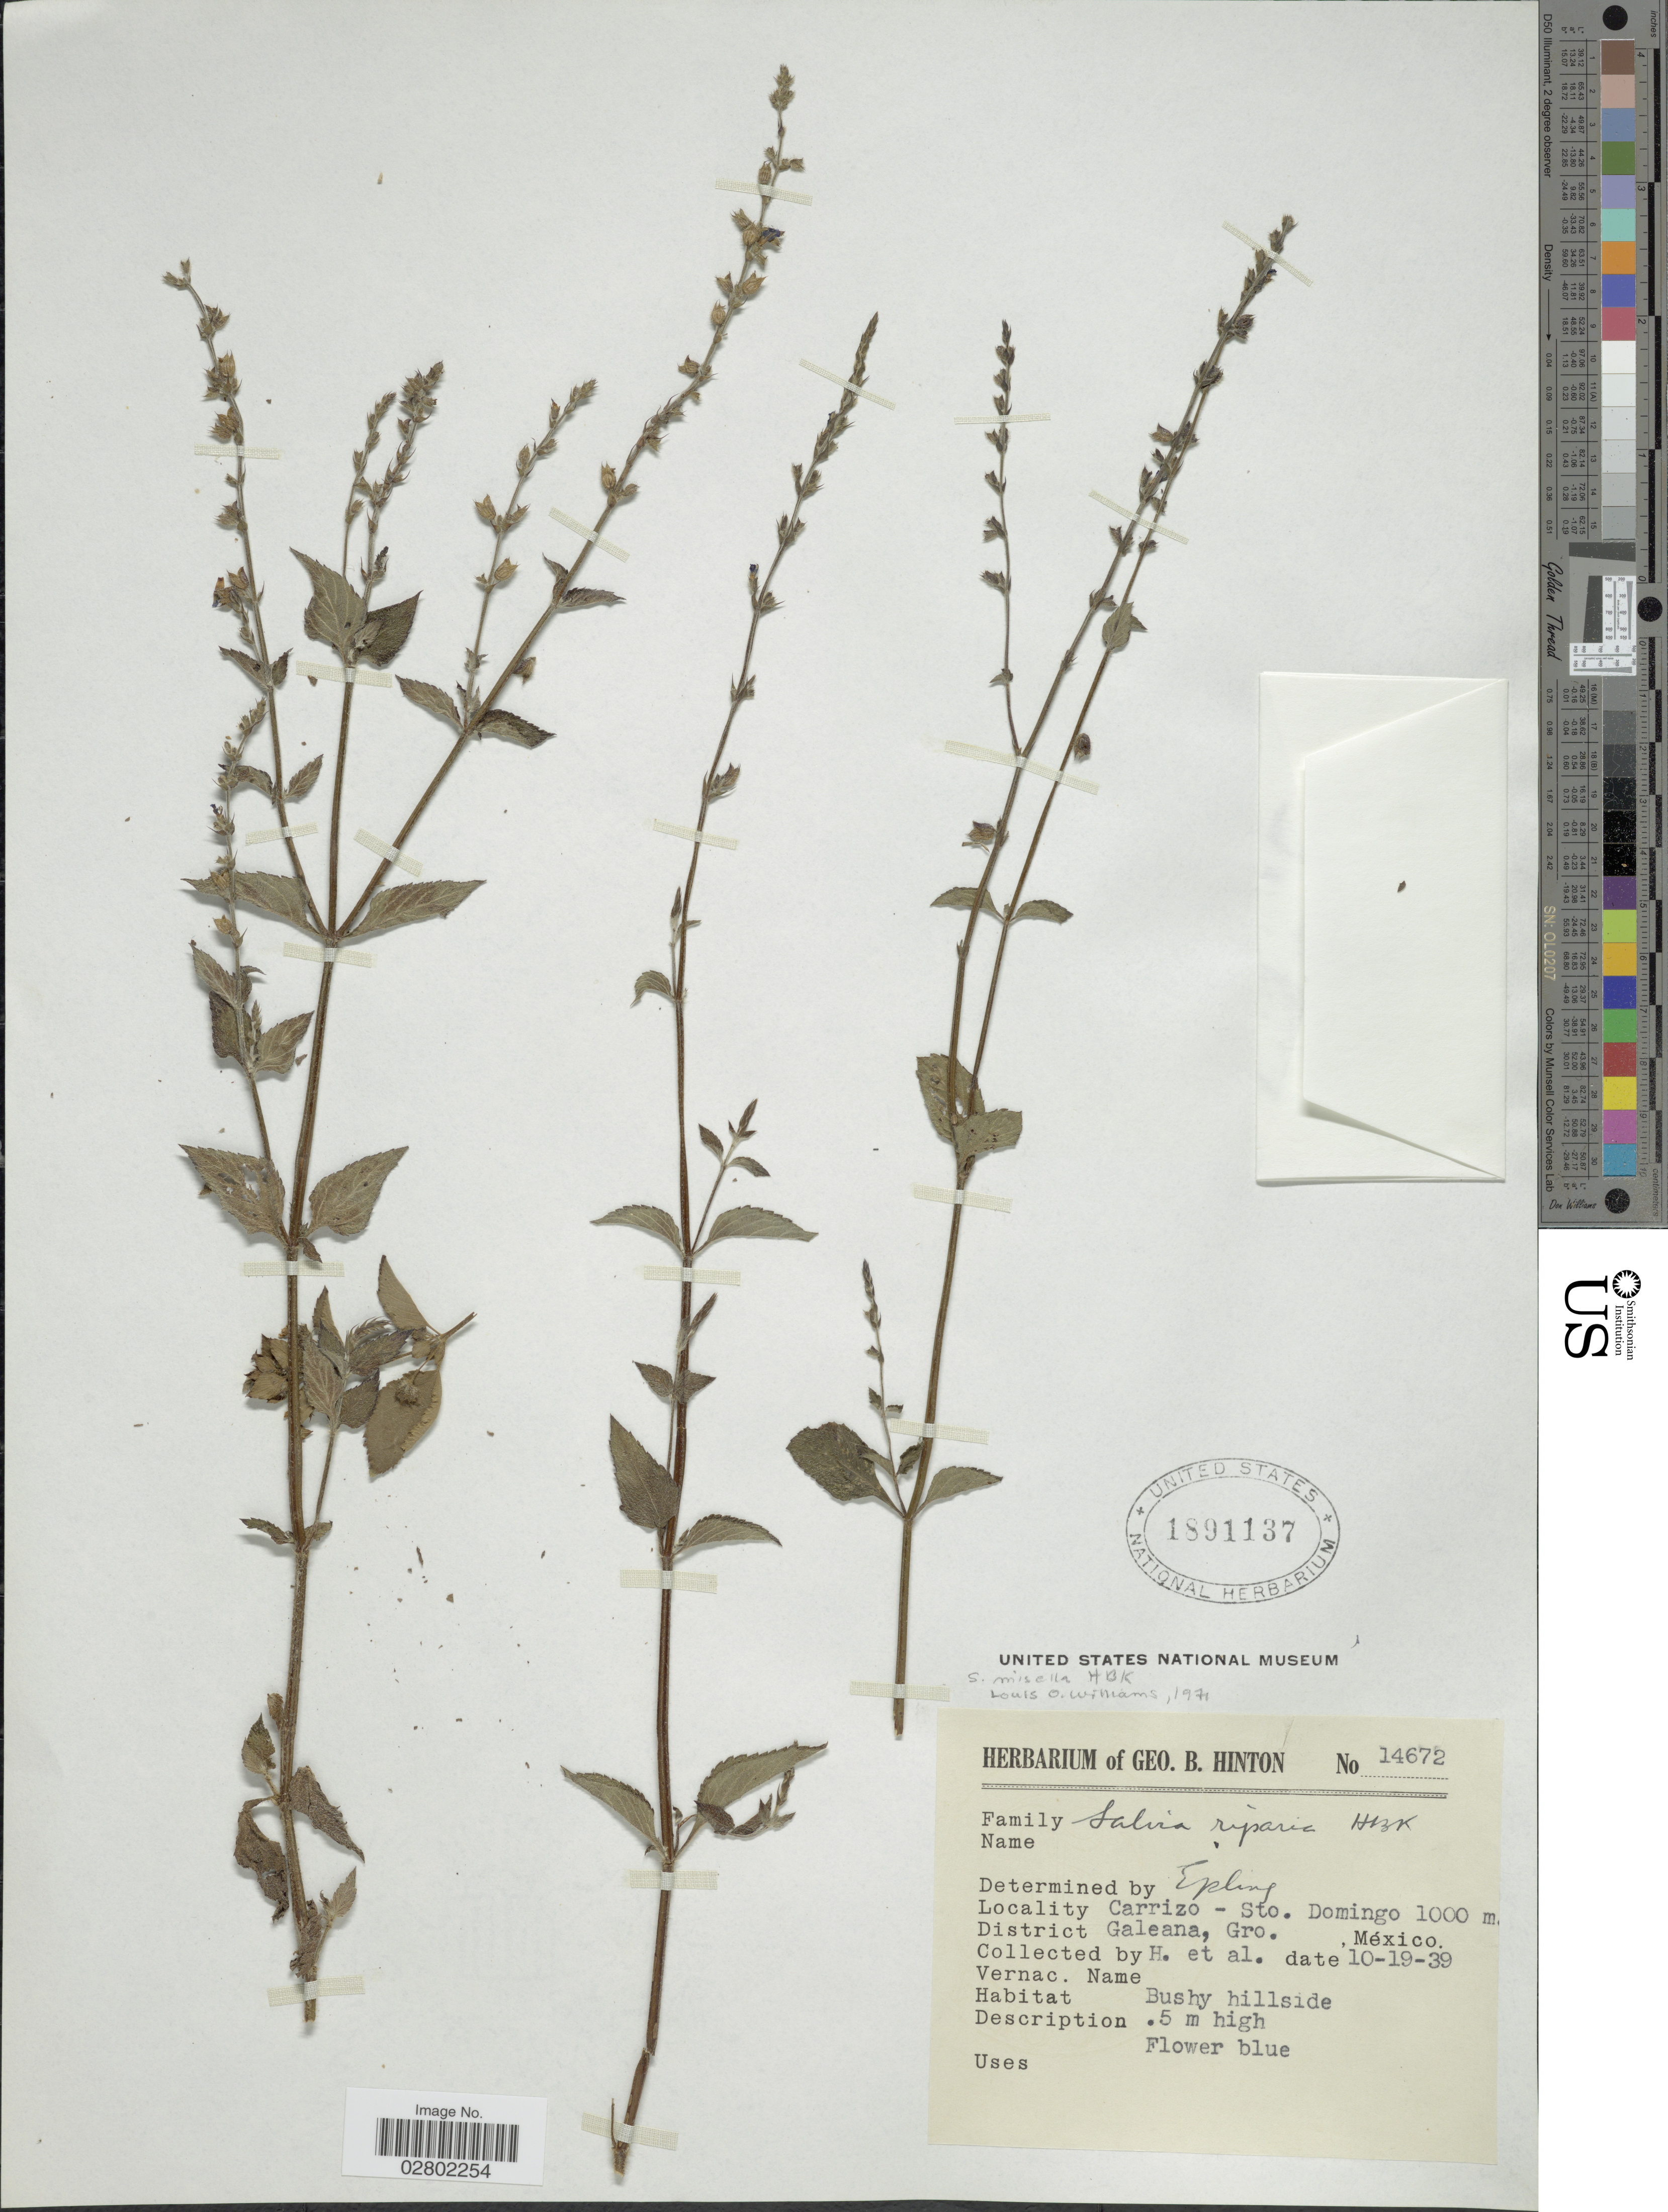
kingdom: Plantae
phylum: Tracheophyta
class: Magnoliopsida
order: Lamiales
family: Lamiaceae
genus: Salvia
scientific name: Salvia misella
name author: Kunth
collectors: G. B. Hinton & et al.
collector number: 14672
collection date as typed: Transcribed d/m/y: 19/10/39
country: Mexico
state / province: Guerrero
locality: Carrizo - Sto. Domingo, District Galeana, Gro.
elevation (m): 1000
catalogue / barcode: US 1891137